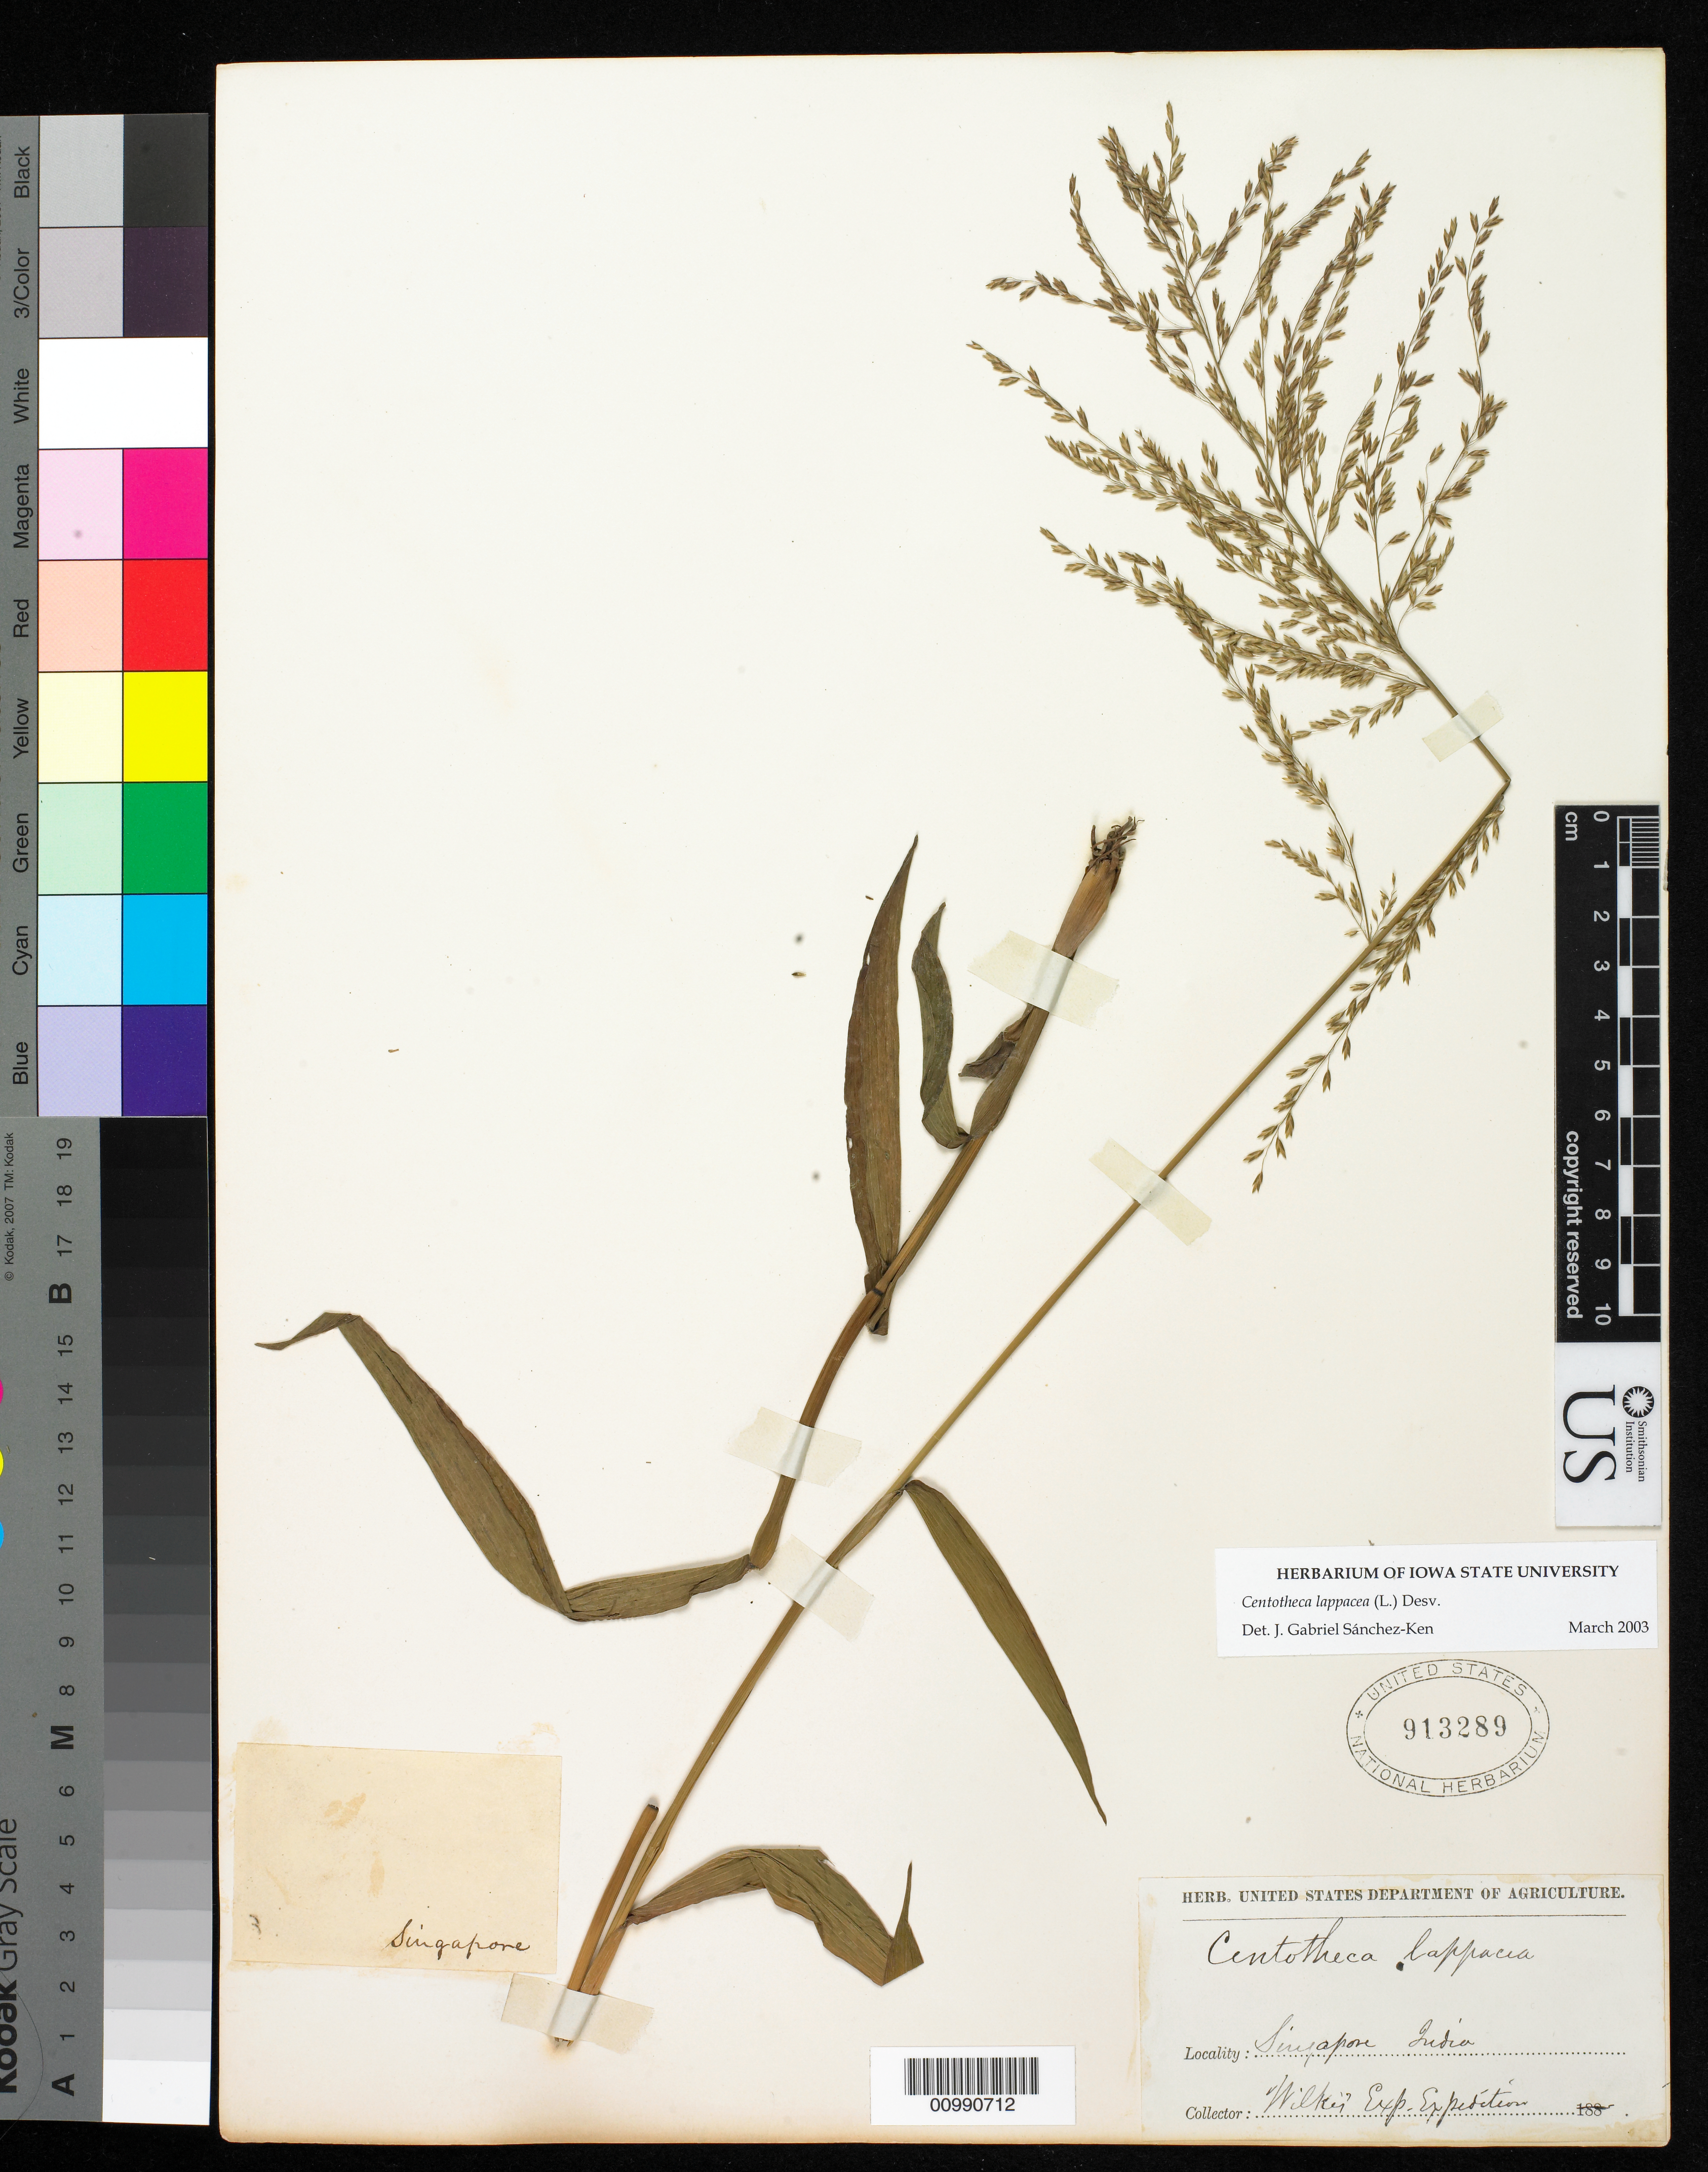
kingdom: Plantae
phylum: Tracheophyta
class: Liliopsida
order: Poales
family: Poaceae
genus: Centotheca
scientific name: Centotheca lappacea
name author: (L.) Desv.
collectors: Wilkes Explor. Exped.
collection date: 1838/1842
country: Singapore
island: Singapore Island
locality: Singapore Ludia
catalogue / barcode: US 913289